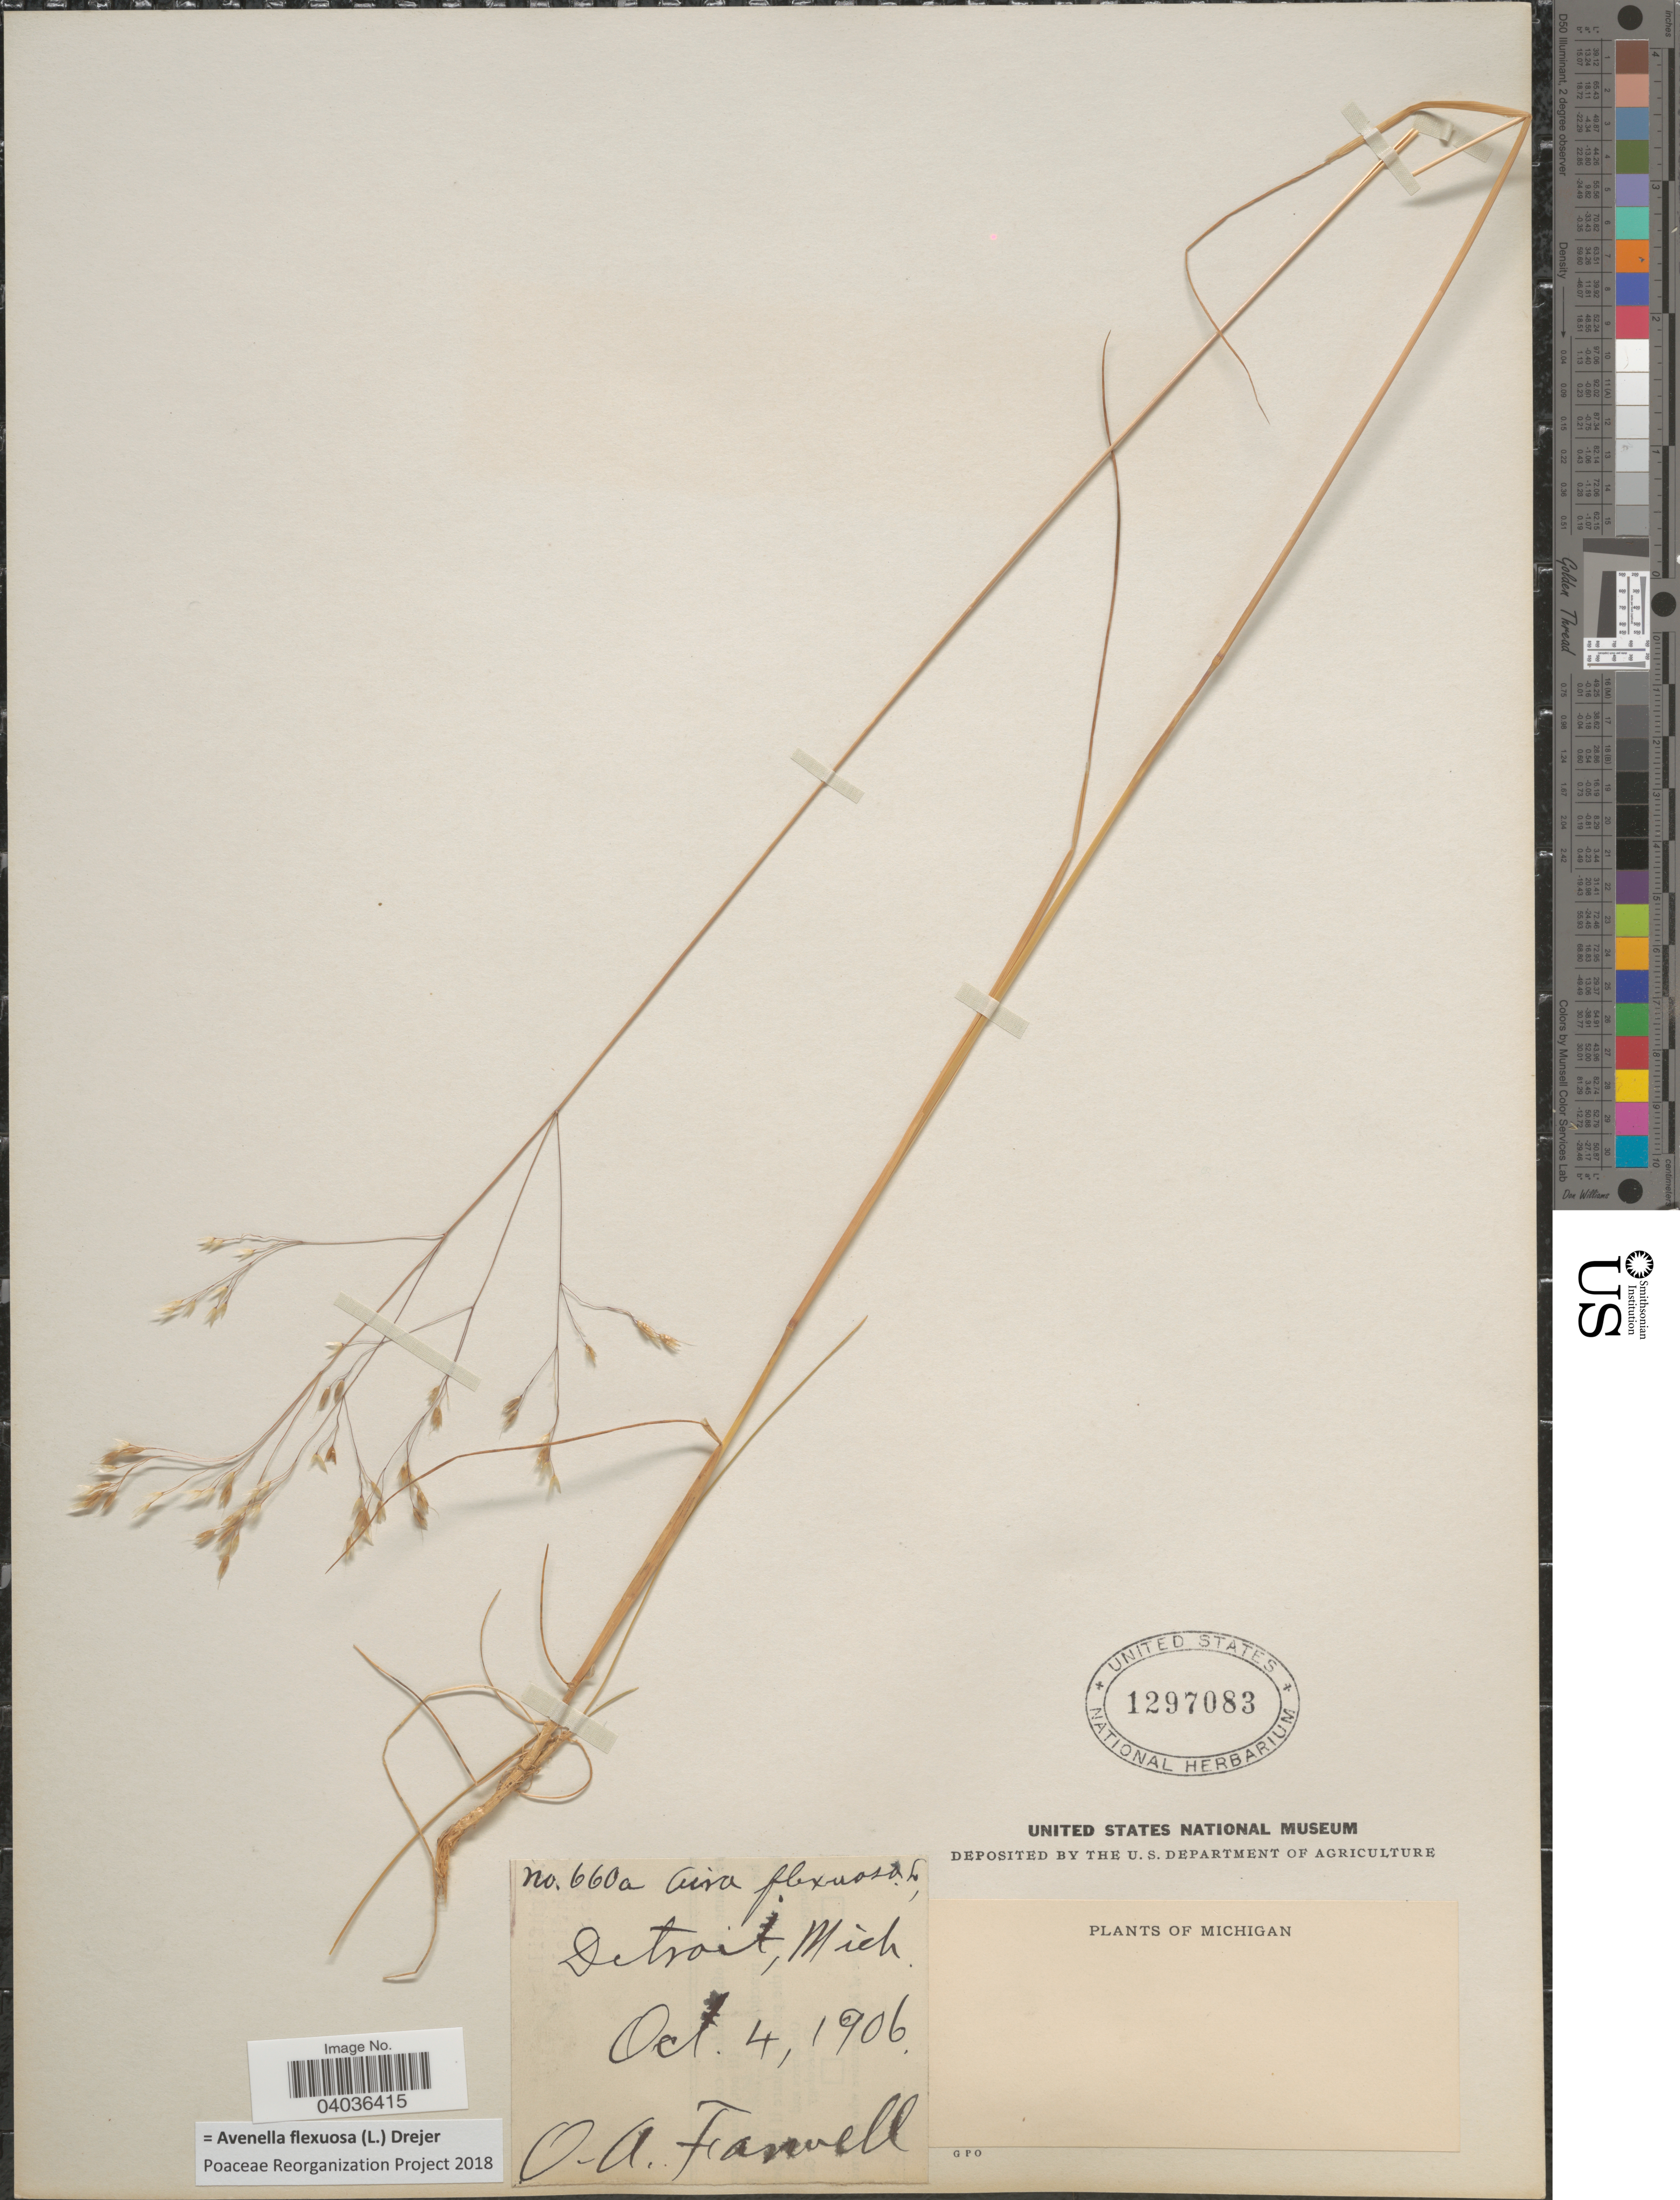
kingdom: Plantae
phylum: Tracheophyta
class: Liliopsida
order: Poales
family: Poaceae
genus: Avenella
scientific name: Avenella flexuosa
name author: (L.) Drejer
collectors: O. Farwell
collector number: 660a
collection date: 1906-10-04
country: United States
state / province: Michigan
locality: Detroit.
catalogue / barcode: US 1297083